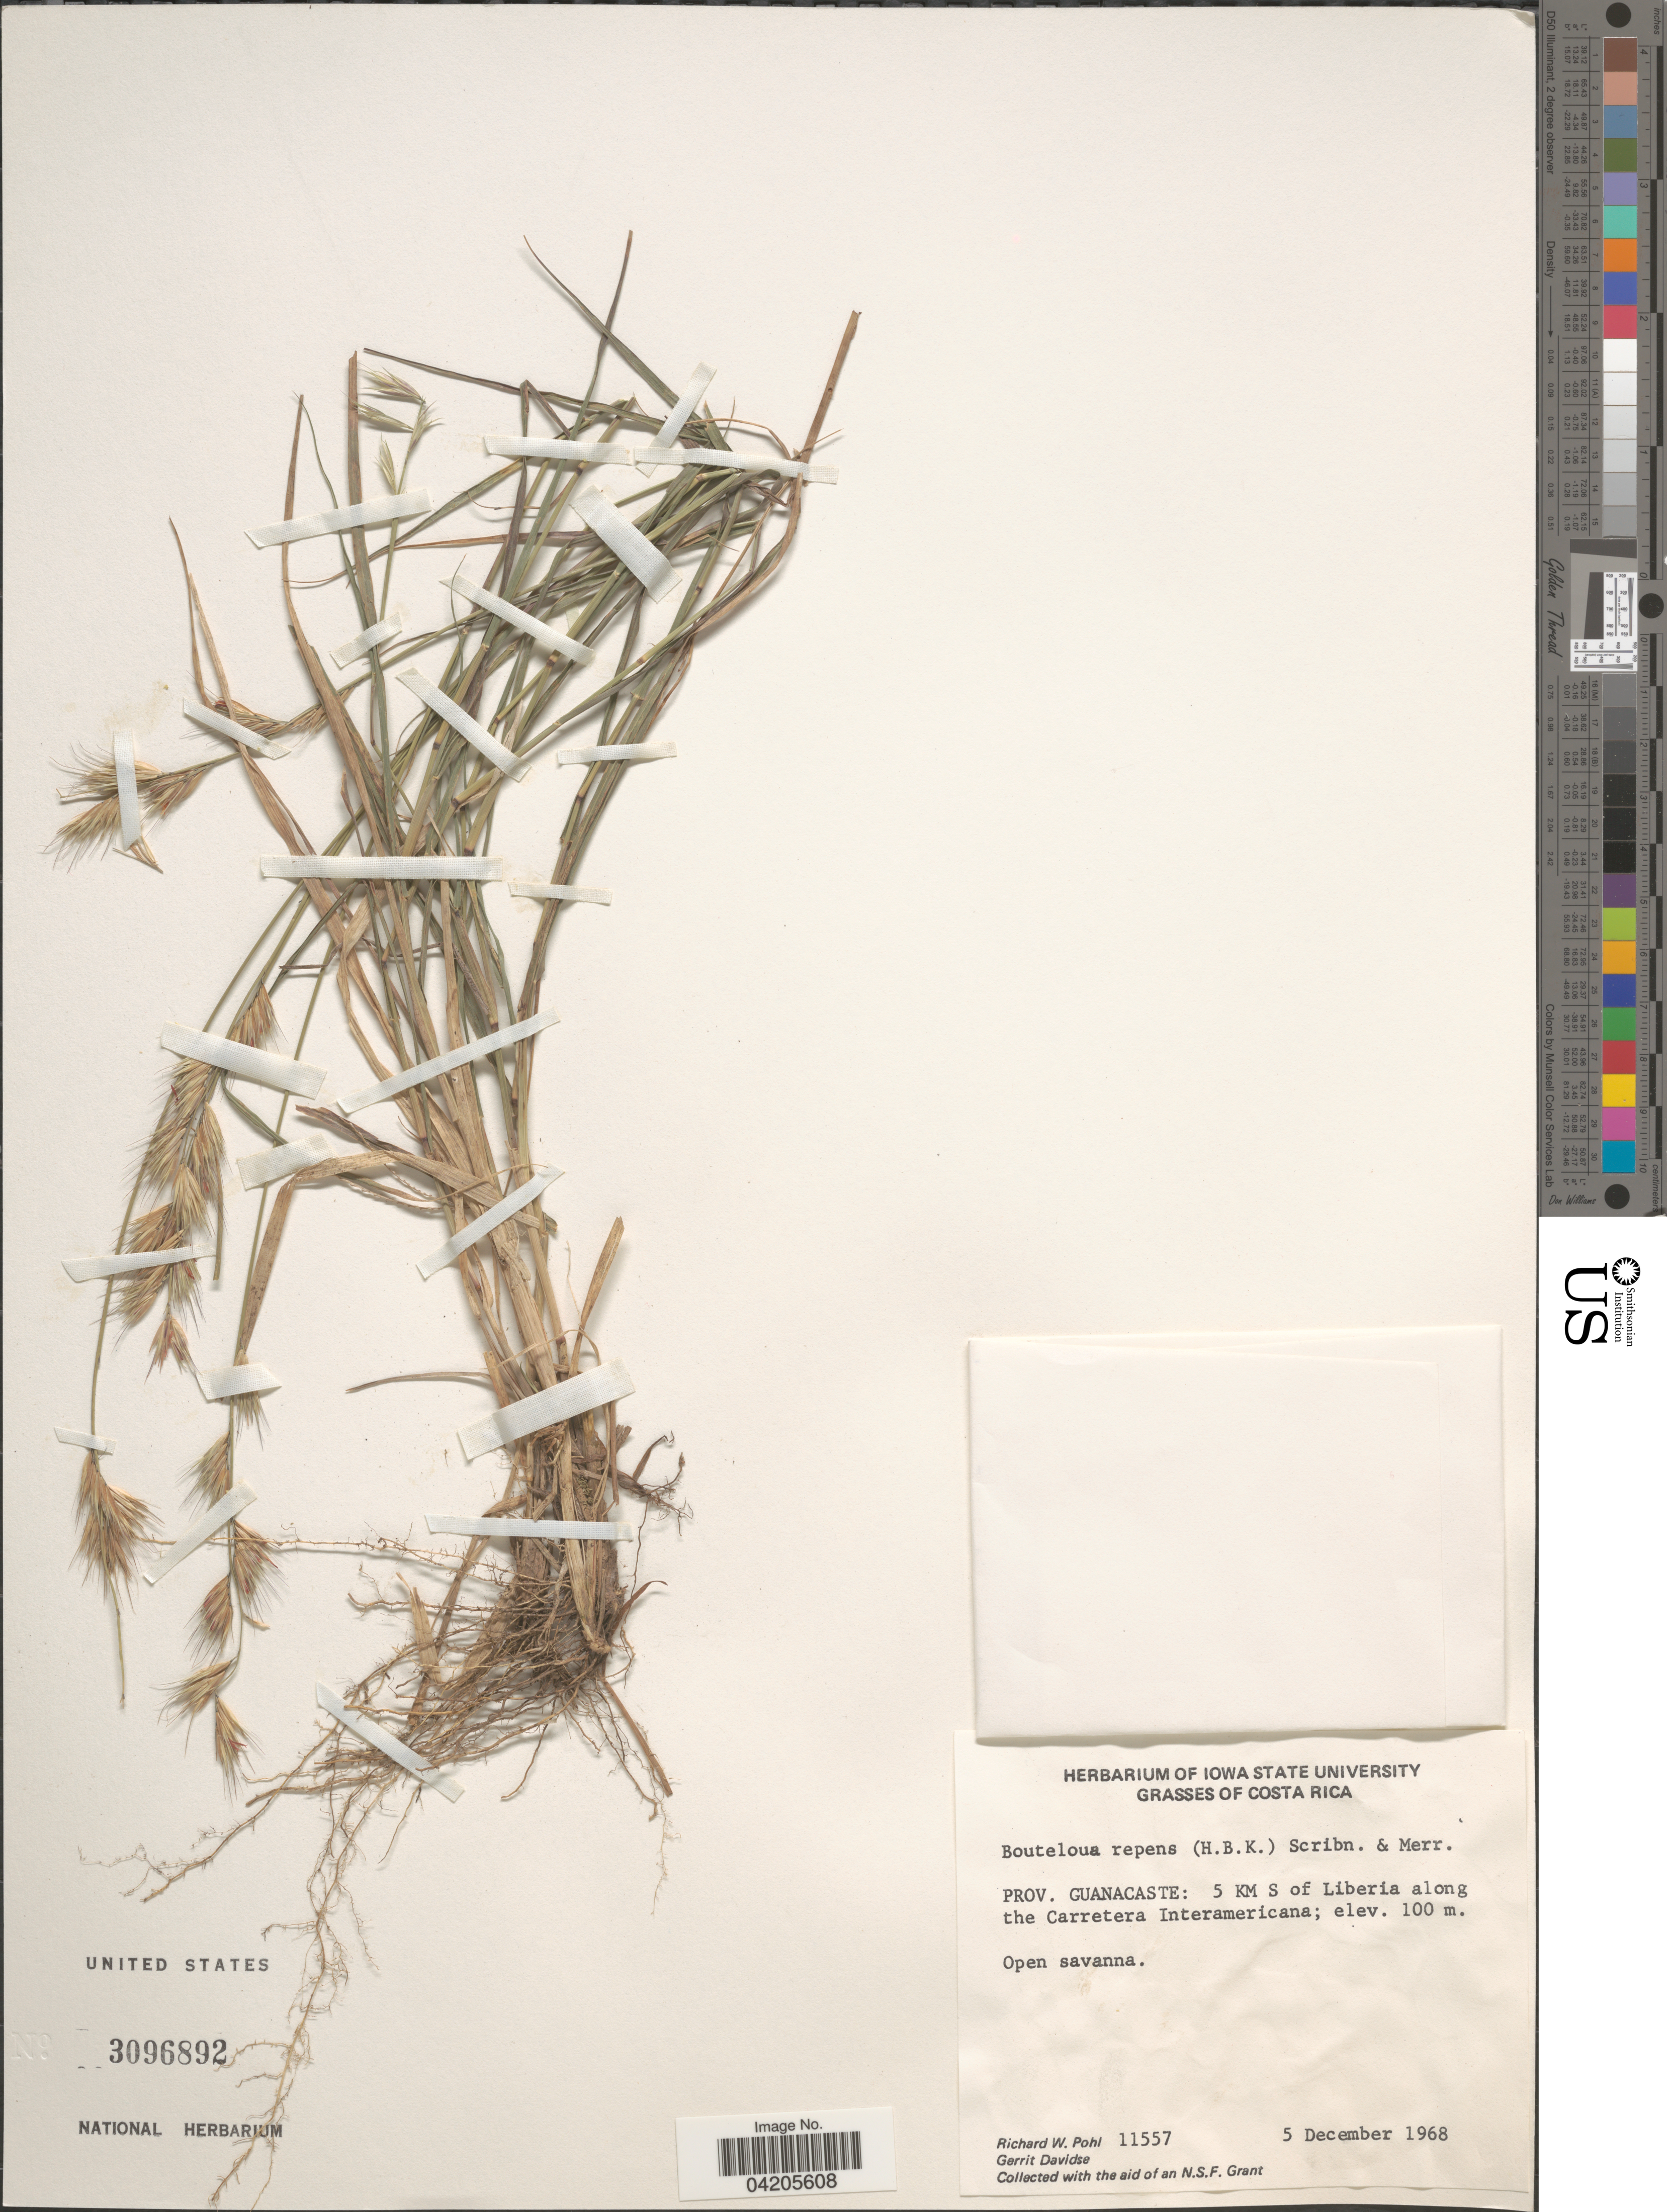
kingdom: Plantae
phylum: Tracheophyta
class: Liliopsida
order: Poales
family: Poaceae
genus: Bouteloua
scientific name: Bouteloua repens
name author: (Kunth) Scribn. & Merr.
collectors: R. W. Pohl & G. Davidse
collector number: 11557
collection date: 1968-12-05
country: Costa Rica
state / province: Guanacaste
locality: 5 km S of Liberia along the Carretera Interamericana.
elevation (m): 100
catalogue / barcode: US 3096892